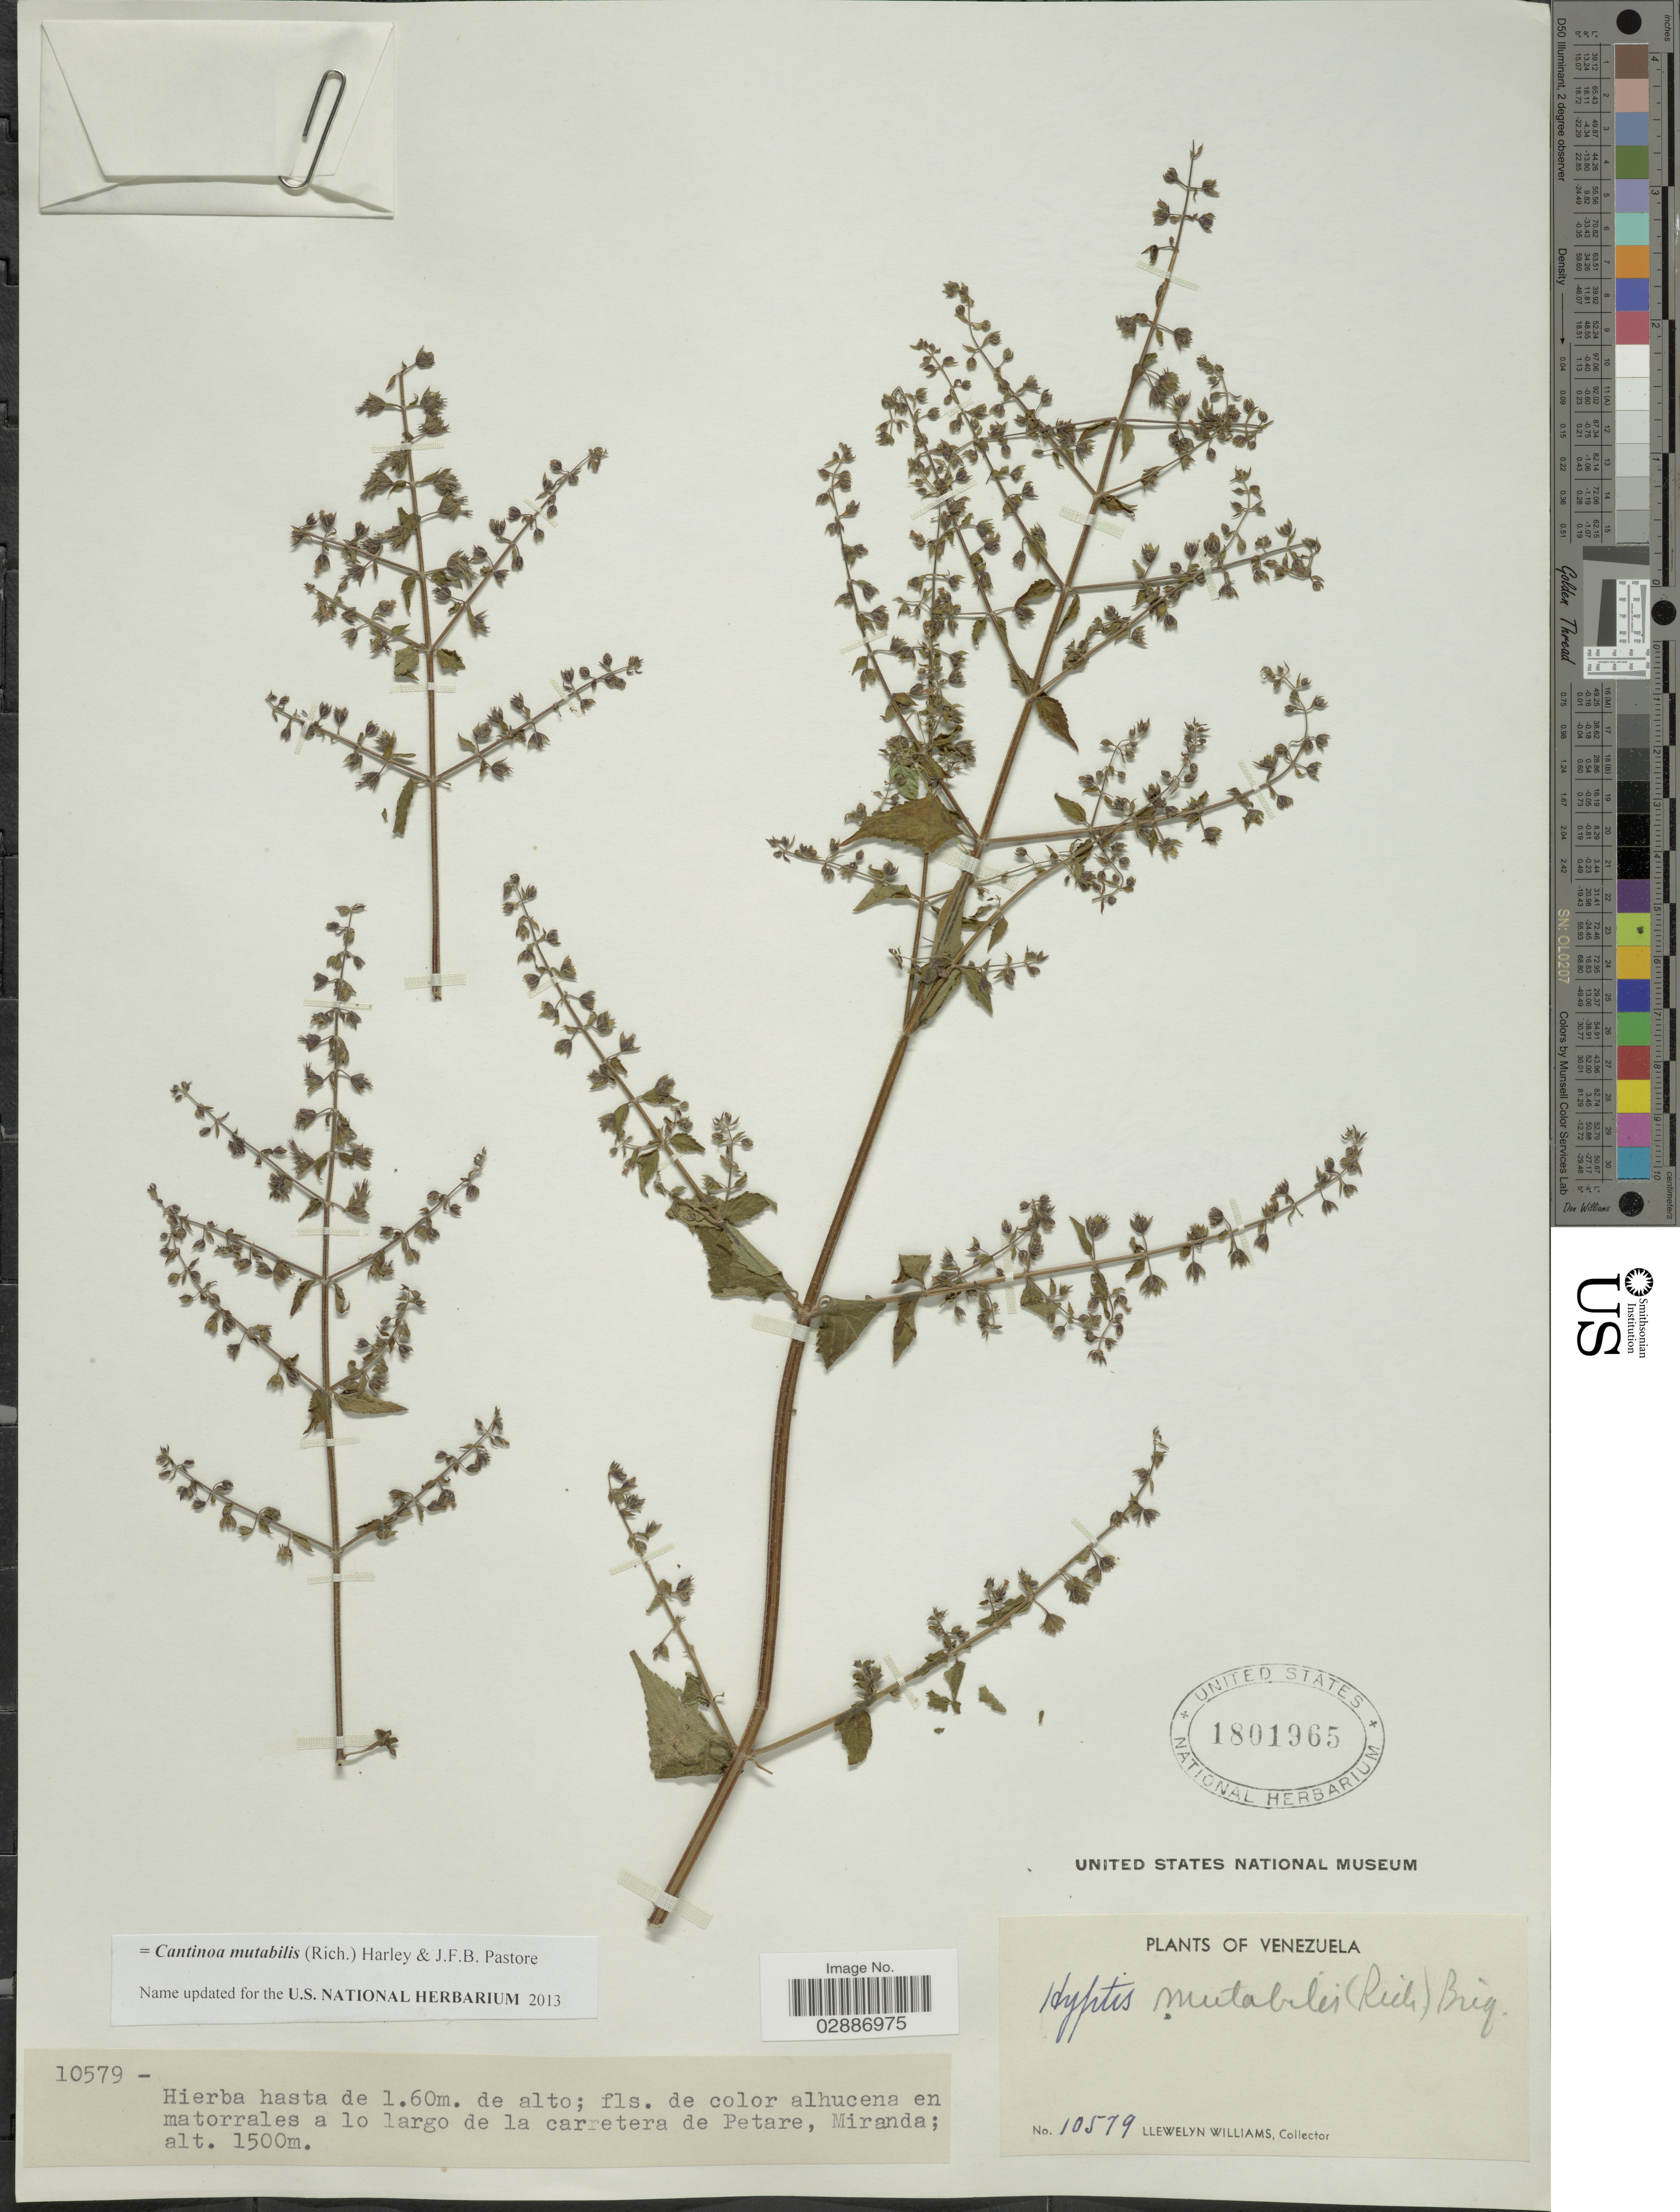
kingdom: Plantae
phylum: Tracheophyta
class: Magnoliopsida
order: Lamiales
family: Lamiaceae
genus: Cantinoa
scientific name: Cantinoa mutabilis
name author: (Epling) Harley & J.F.B. Pastore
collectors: Ll. Williams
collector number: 10579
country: Venezuela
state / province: Miranda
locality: En matorrales a lo largo de la carretera de Petare.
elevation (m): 1500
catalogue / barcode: US 1801965